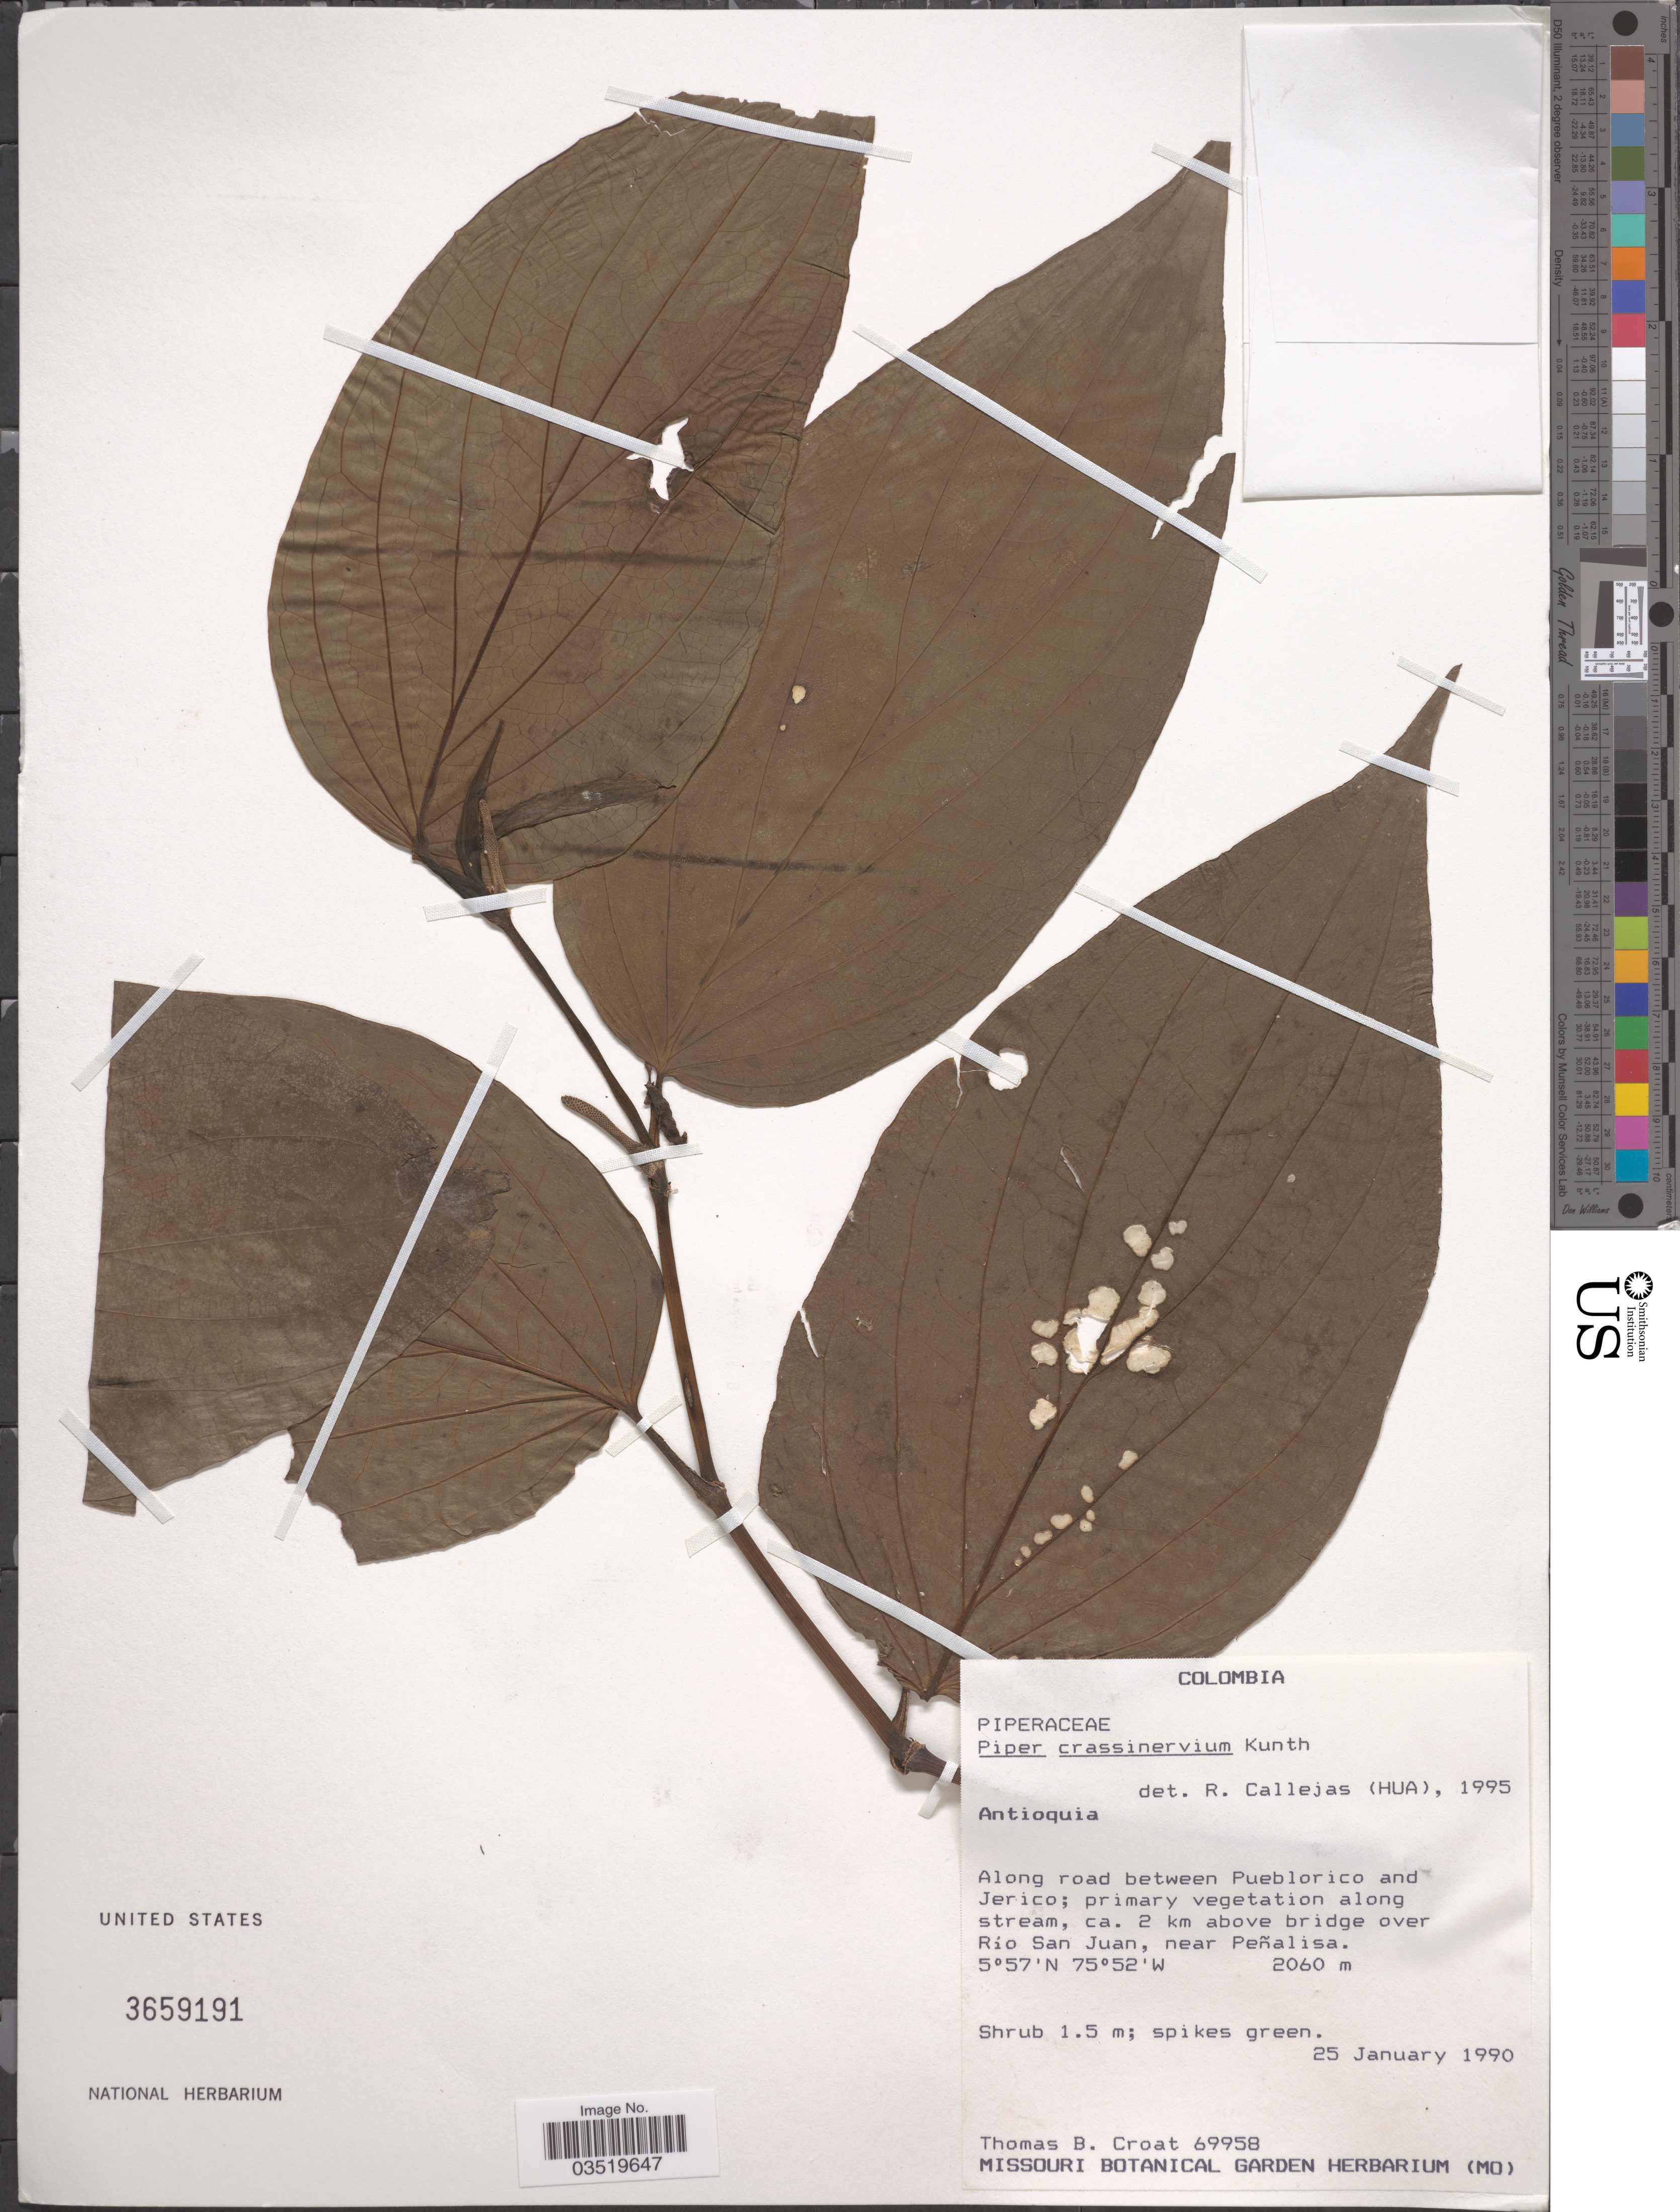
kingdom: Plantae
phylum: Tracheophyta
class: Magnoliopsida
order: Piperales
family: Piperaceae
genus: Piper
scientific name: Piper crassinervium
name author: Kunth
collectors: T. B. Croat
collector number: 69958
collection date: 1990-01-25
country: Colombia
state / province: Antioquia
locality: Along road between Pueblorico and Jerico; primary vegetation along stream, ca. 2 km above bridge over Río San Juan, near Peñalisa.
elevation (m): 2060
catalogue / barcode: US 3659191